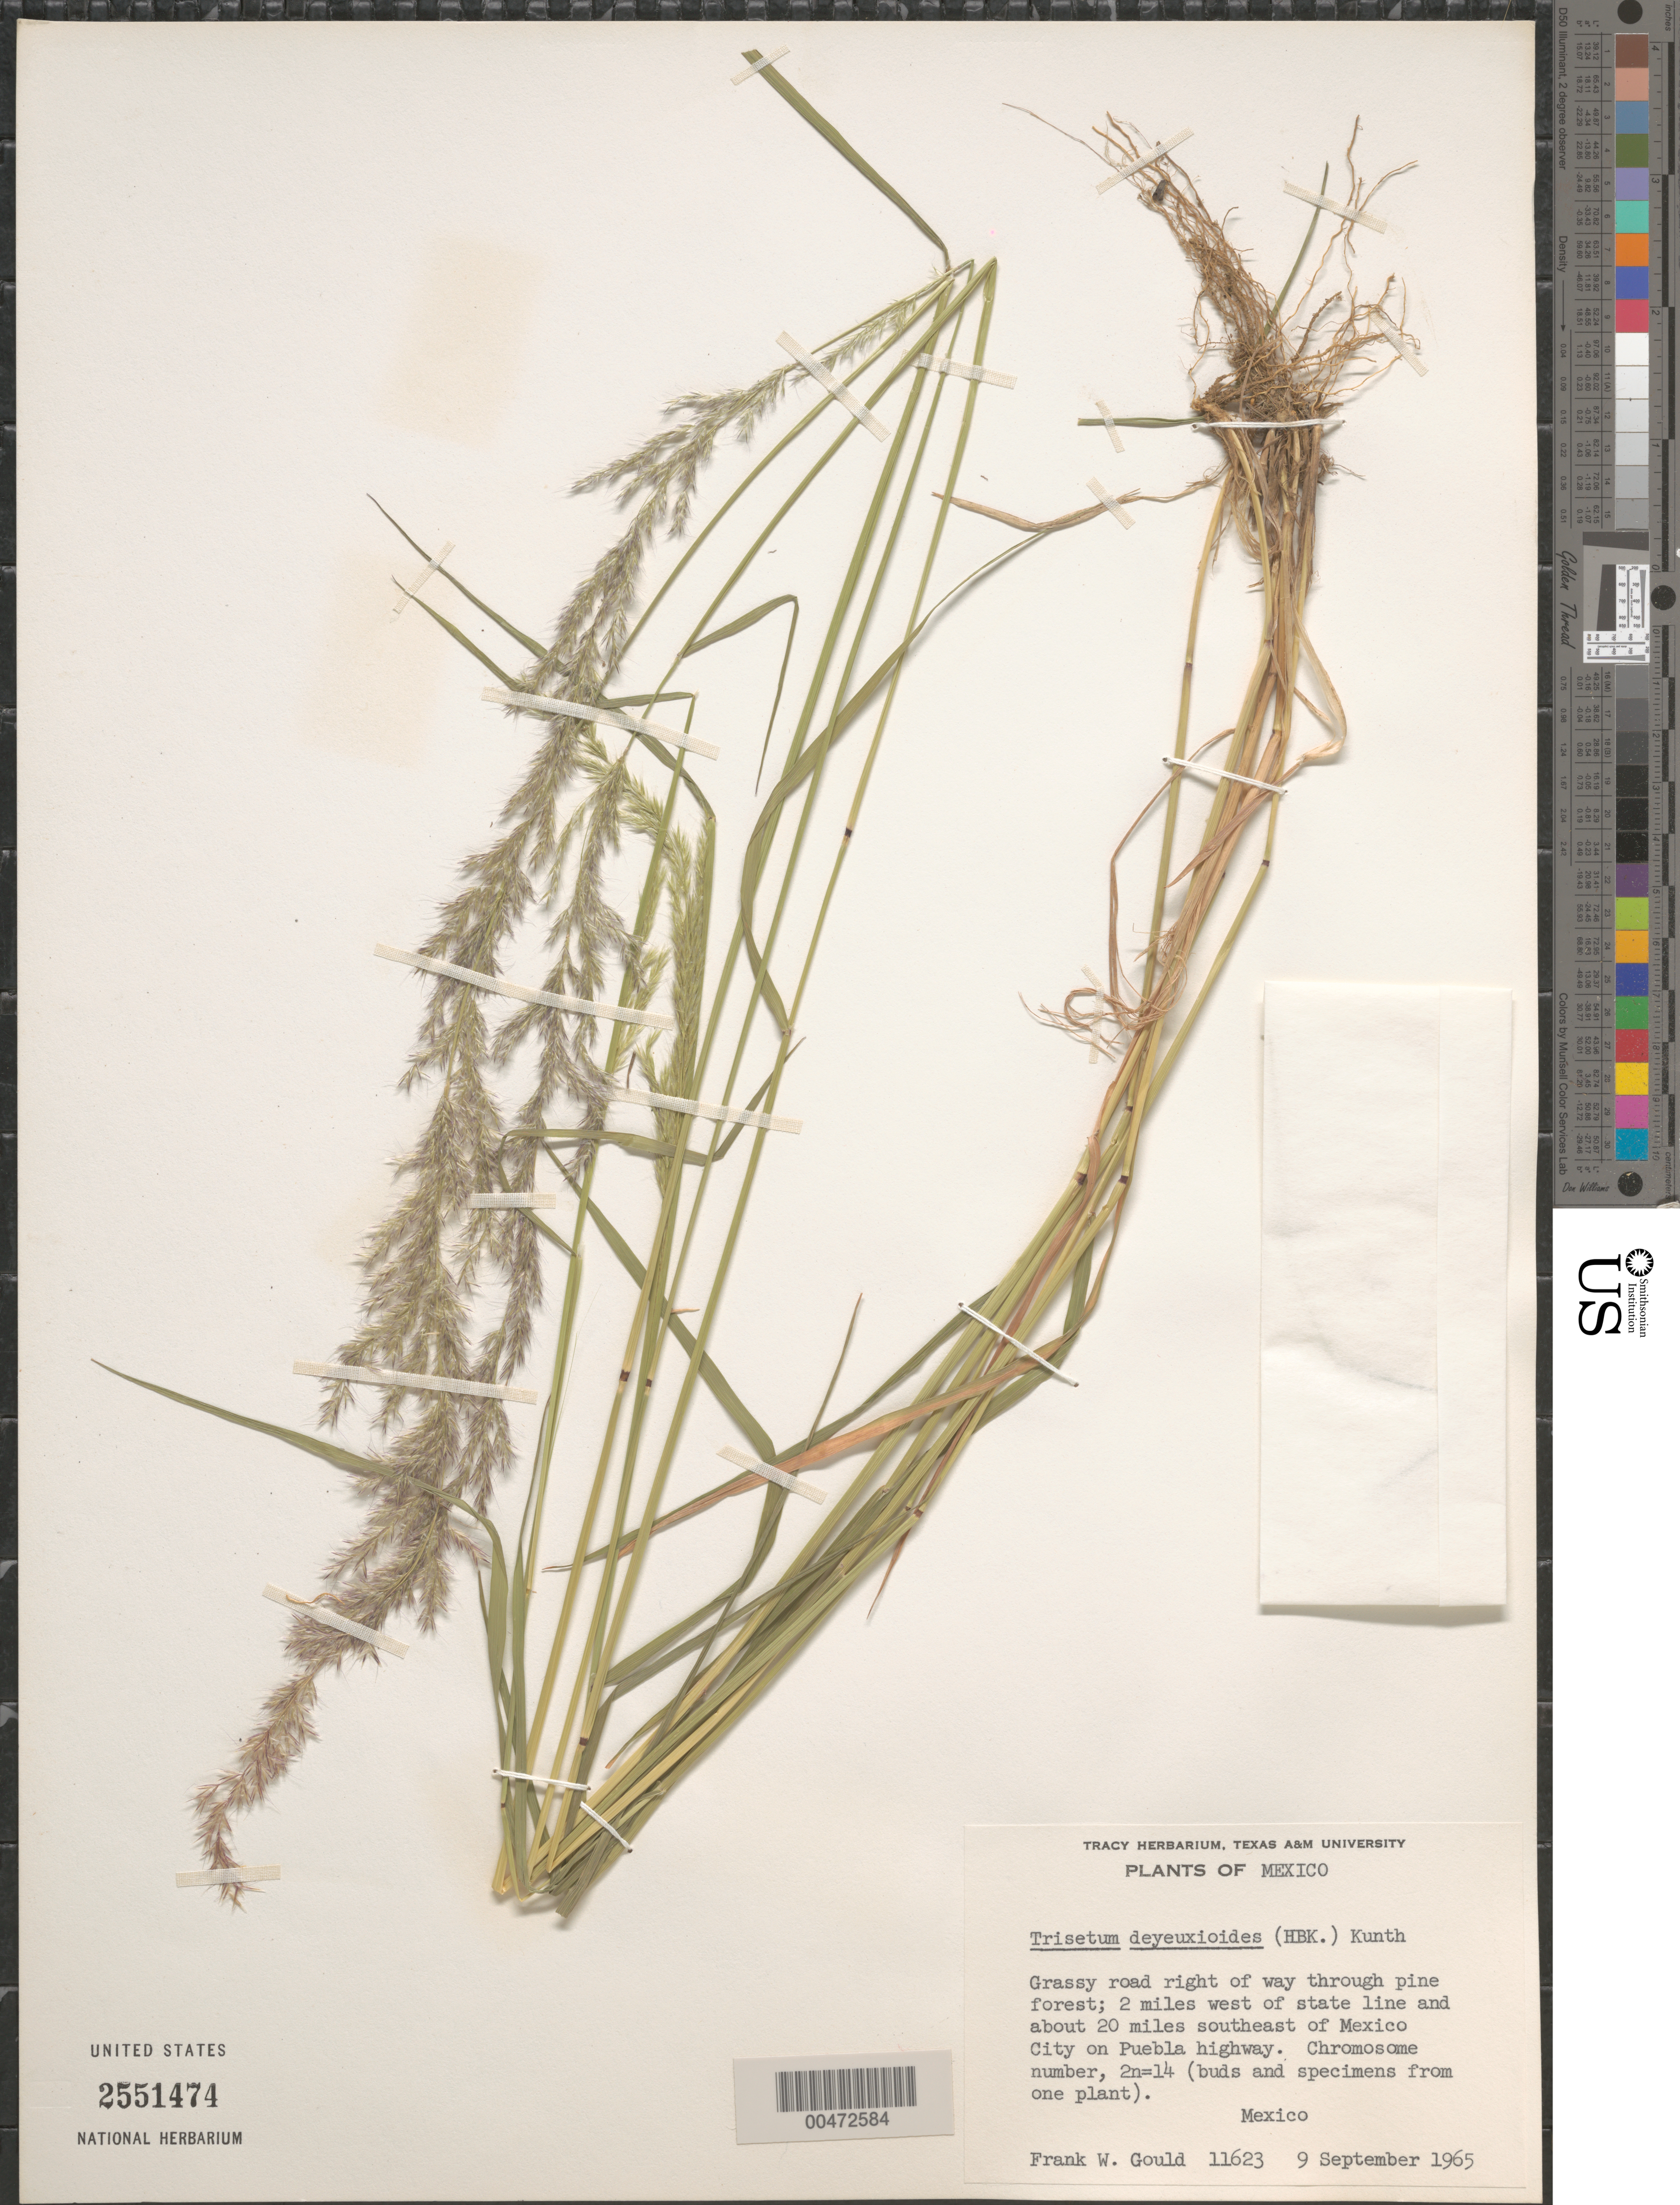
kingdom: Plantae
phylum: Tracheophyta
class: Liliopsida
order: Poales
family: Poaceae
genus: Trisetum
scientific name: Trisetum deyeuxioides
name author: (Kunth) Kunth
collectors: F. W. Gould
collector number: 11623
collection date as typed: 9 Sep 1965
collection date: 1965-09-09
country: Mexico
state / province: México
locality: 2 mi W of state line & about 20 mi SE of Mexico City on Puebla Hwy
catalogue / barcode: US 2551474